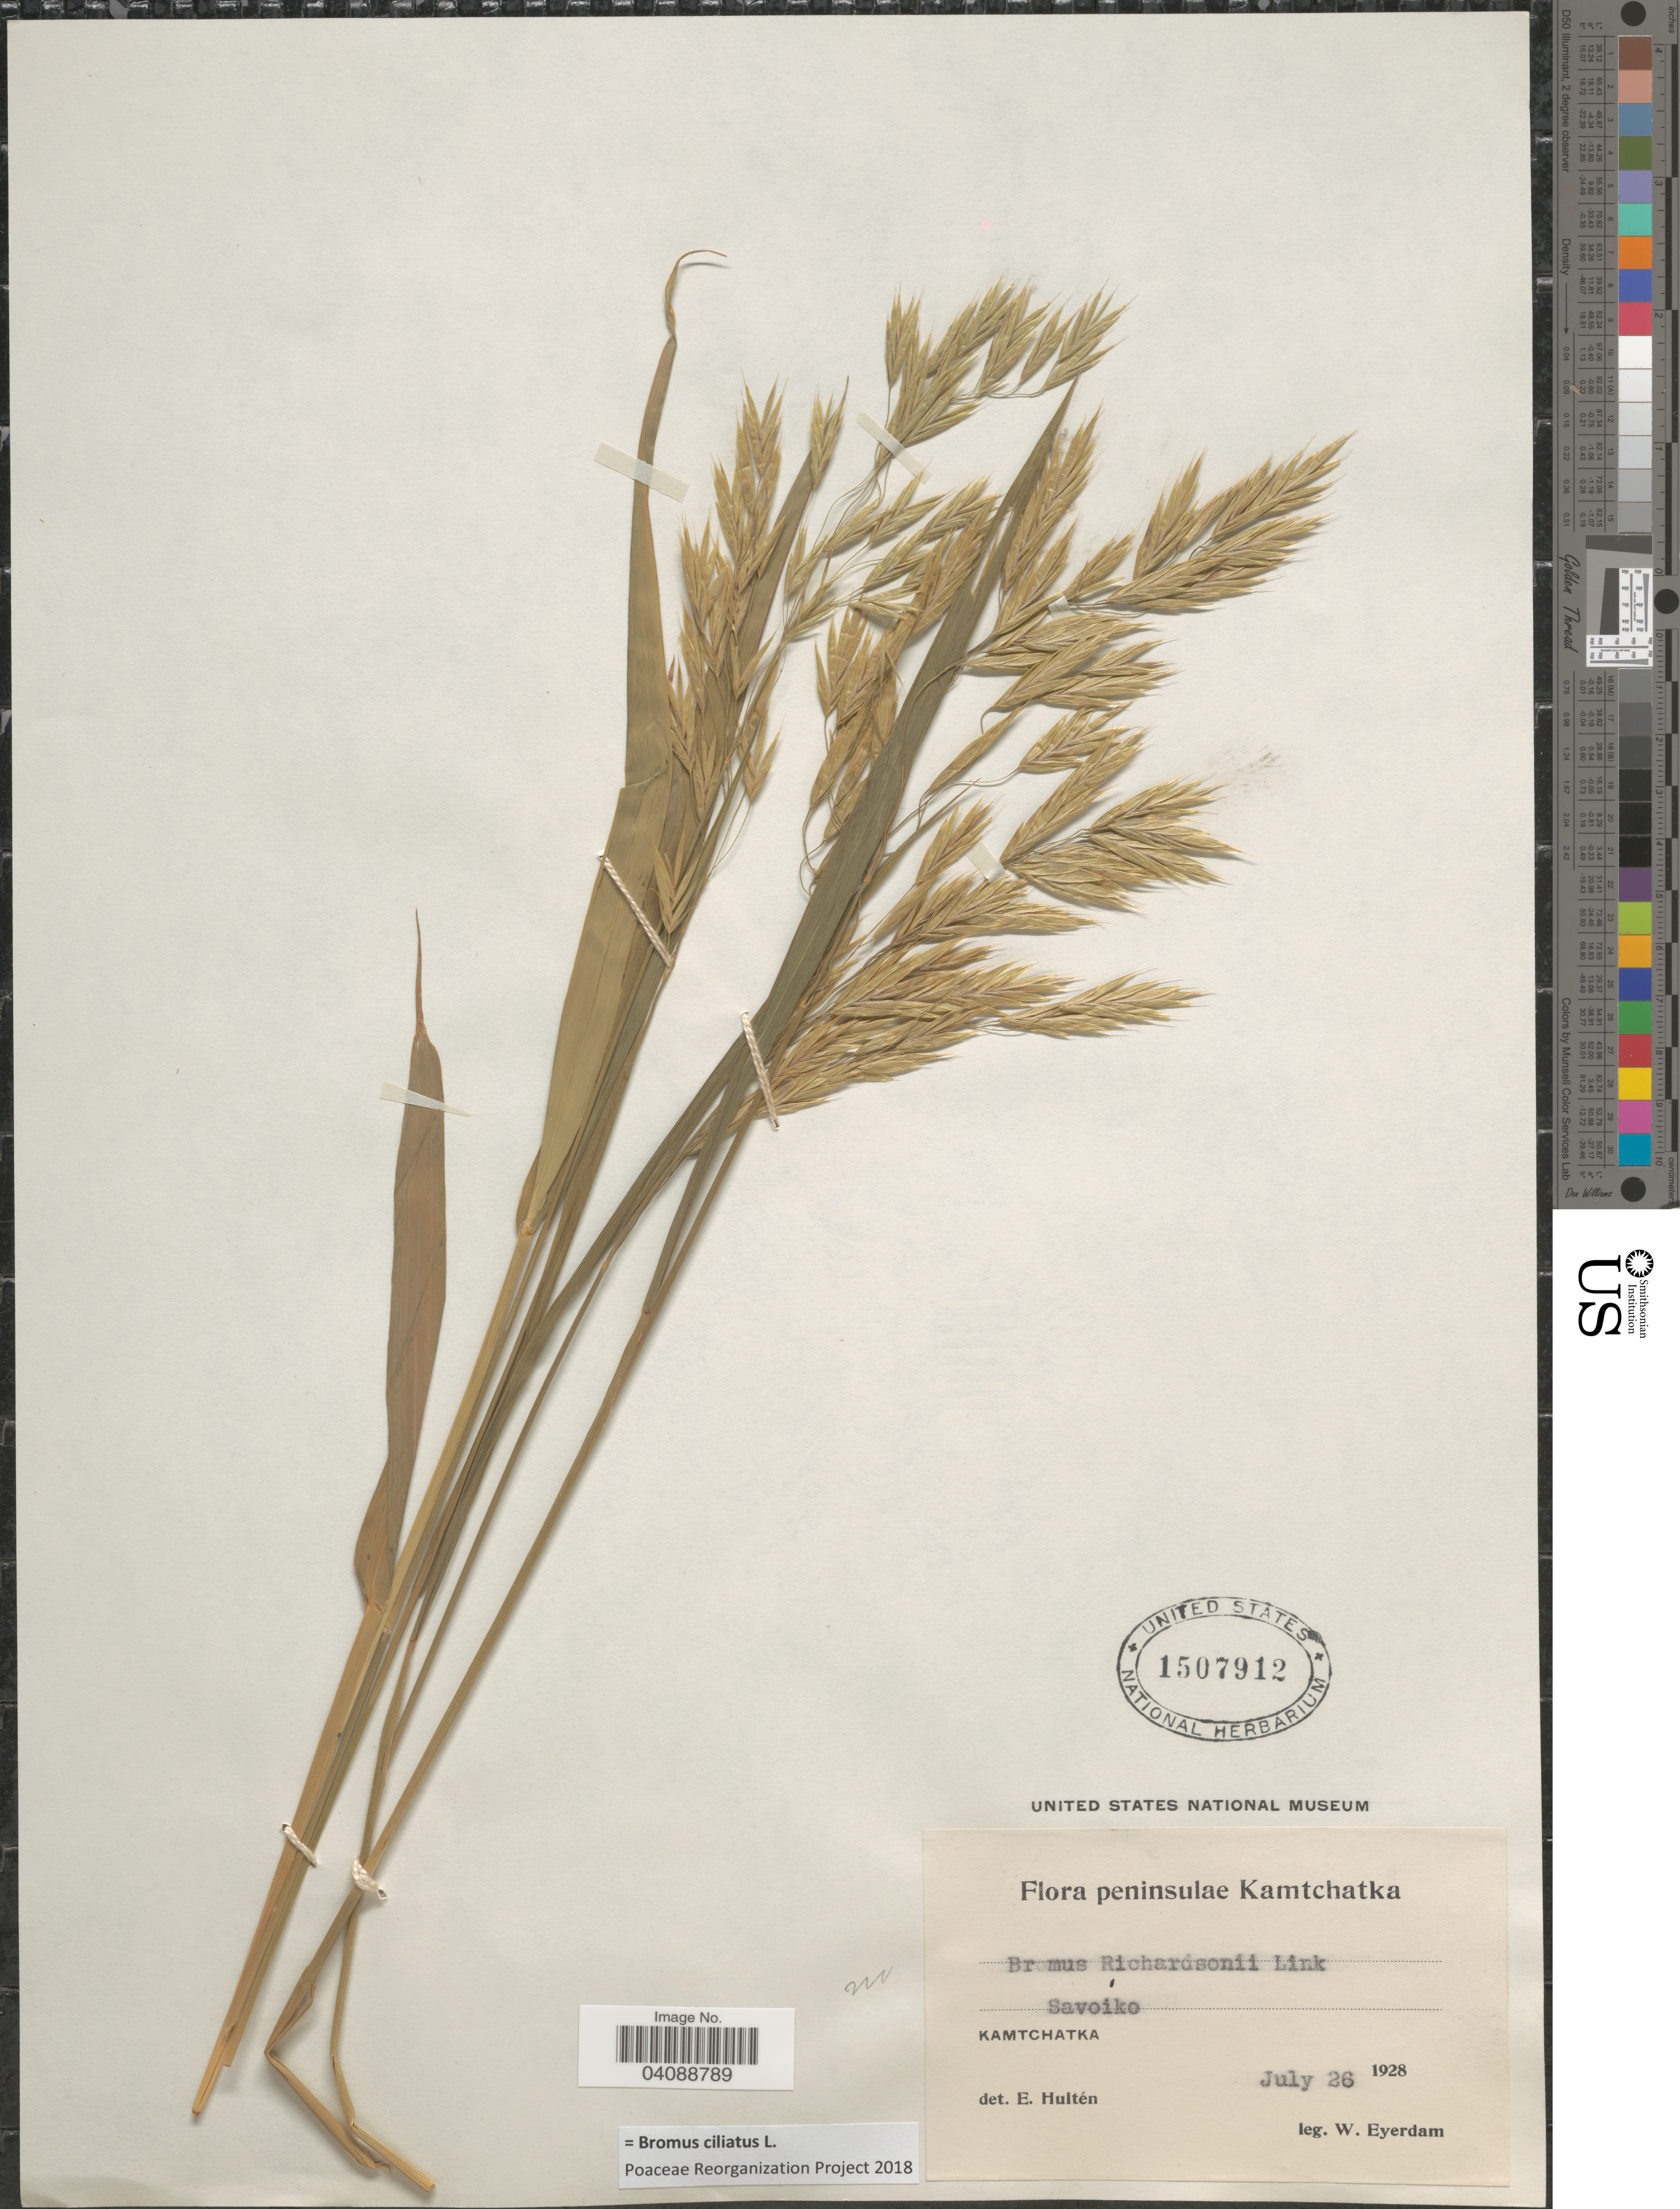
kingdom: Plantae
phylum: Tracheophyta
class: Liliopsida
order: Poales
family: Poaceae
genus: Bromus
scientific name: Bromus ciliatus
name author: L.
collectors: W. J. Eyerdam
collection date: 1928-07-26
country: Russian Federation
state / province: Kamchatka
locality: Peninsular Kamtchatka. Savoiko. Kamtchatka.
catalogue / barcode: US 1507912